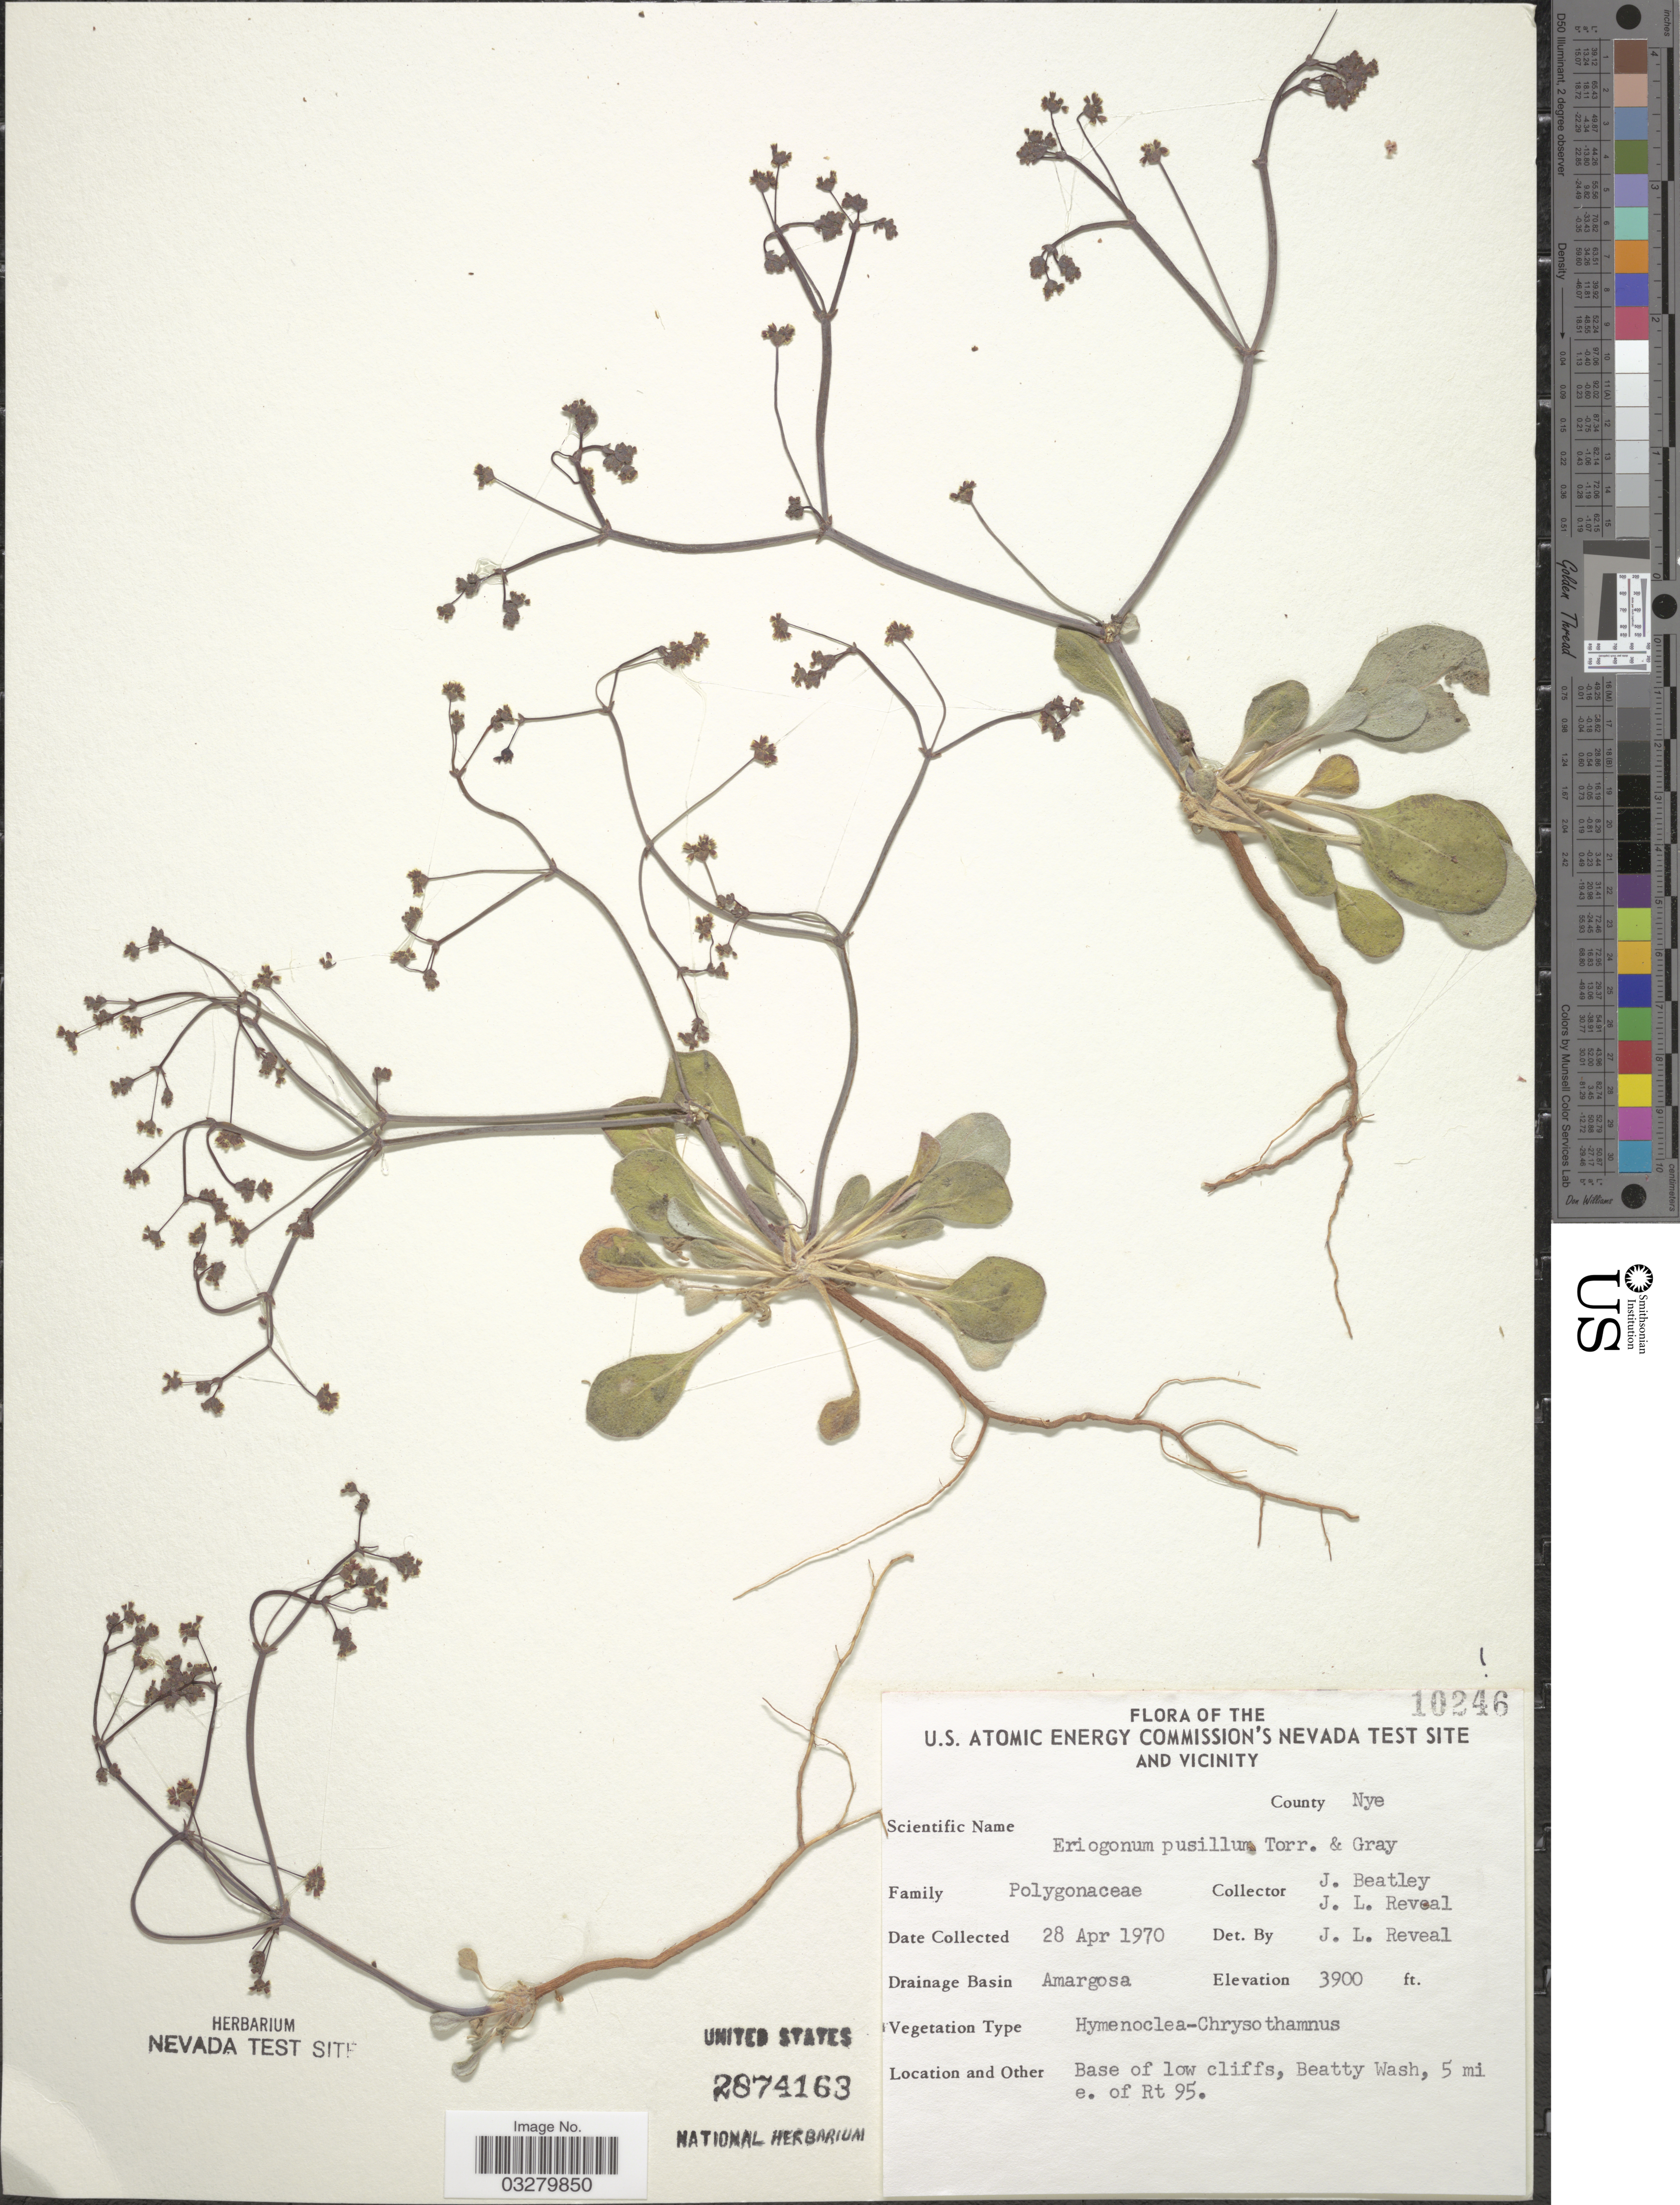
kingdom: Plantae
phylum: Tracheophyta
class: Magnoliopsida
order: Caryophyllales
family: Polygonaceae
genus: Eriogonum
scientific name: Eriogonum pusillum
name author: Torr. & A. Gray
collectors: J. C. Beatley & J. L. Reveal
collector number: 10246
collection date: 1970-04-28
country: United States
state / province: Nevada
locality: U.S. Atomic Energy Commission's Nevada Test Site and Vicinity. County Nye. Drainage Basin Amargosa. Base of low cliffs, Beatty Wash, 5 mi e. of Rt 95.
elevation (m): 1189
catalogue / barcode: US 2874163